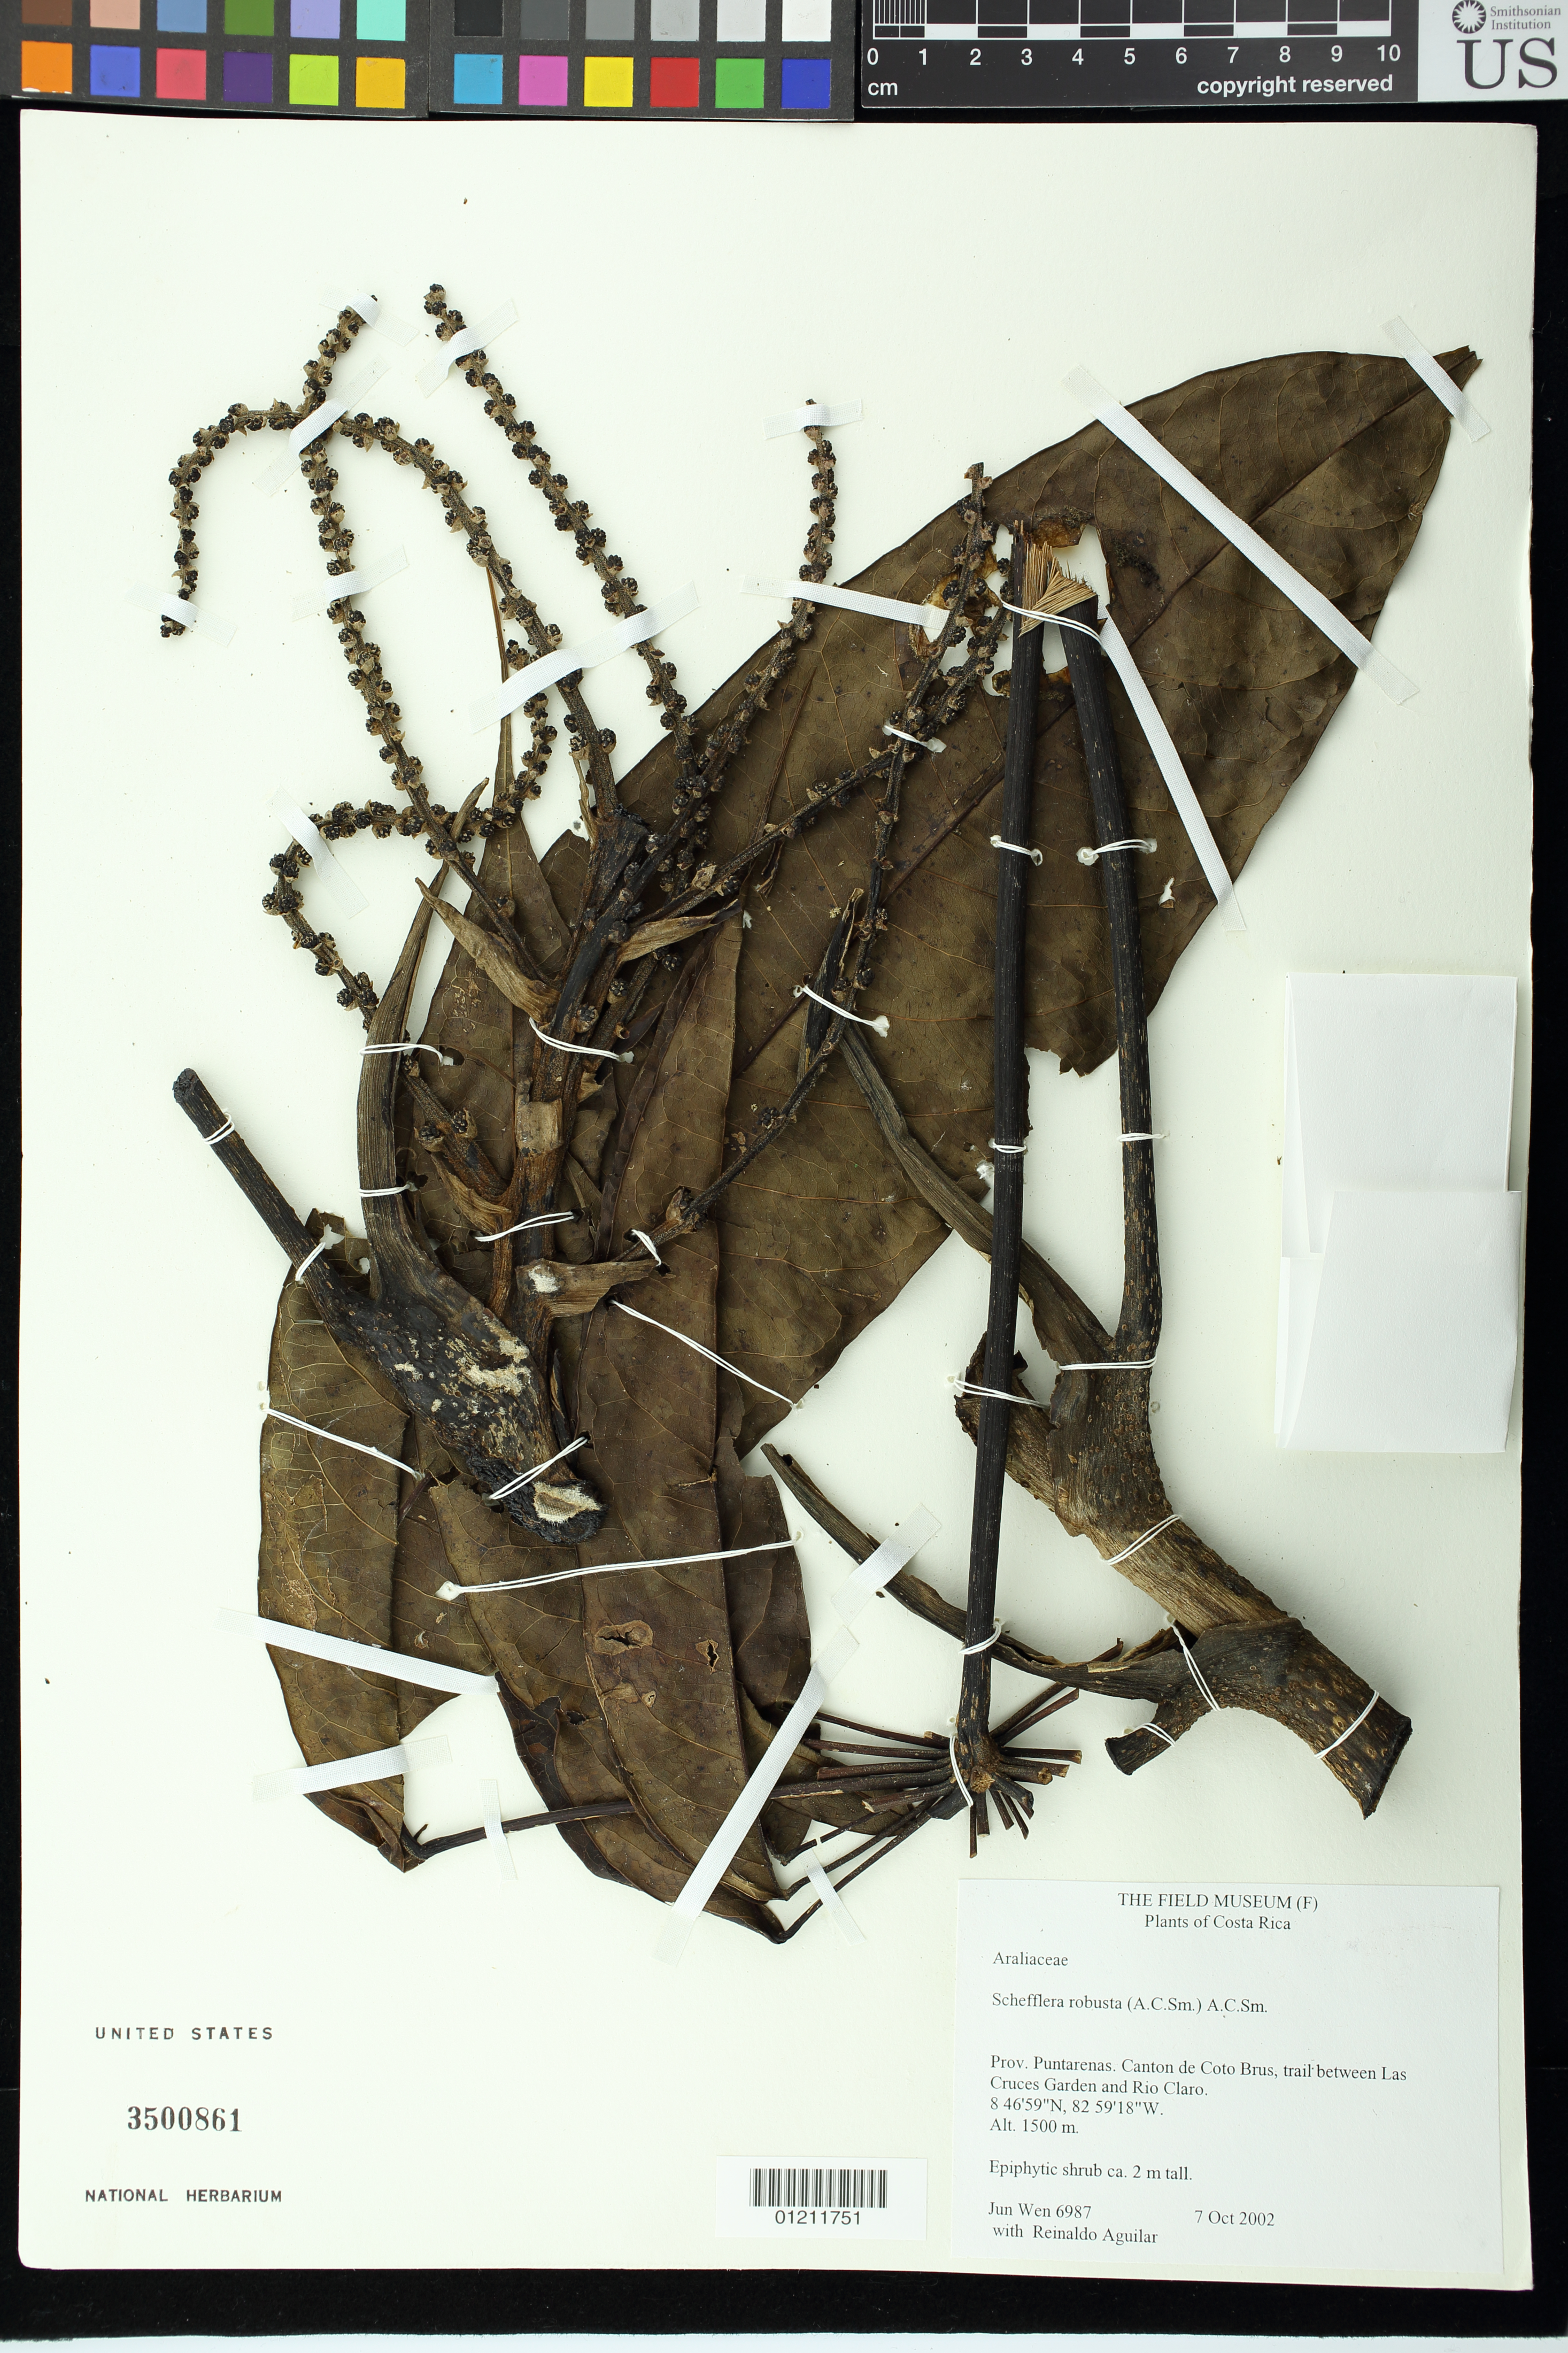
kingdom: Plantae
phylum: Tracheophyta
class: Magnoliopsida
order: Apiales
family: Araliaceae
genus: Schefflera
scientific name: Schefflera robusta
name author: (A.C. Sm.) A.C. Sm.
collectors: J. Wen & R. Aguilar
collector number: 6987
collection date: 2002-10-07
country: Costa Rica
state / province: Puntarenas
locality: Canton de Coto Brus, trail between Las Cruces Garden and Rio Claro.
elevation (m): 1500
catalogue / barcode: US 3500861